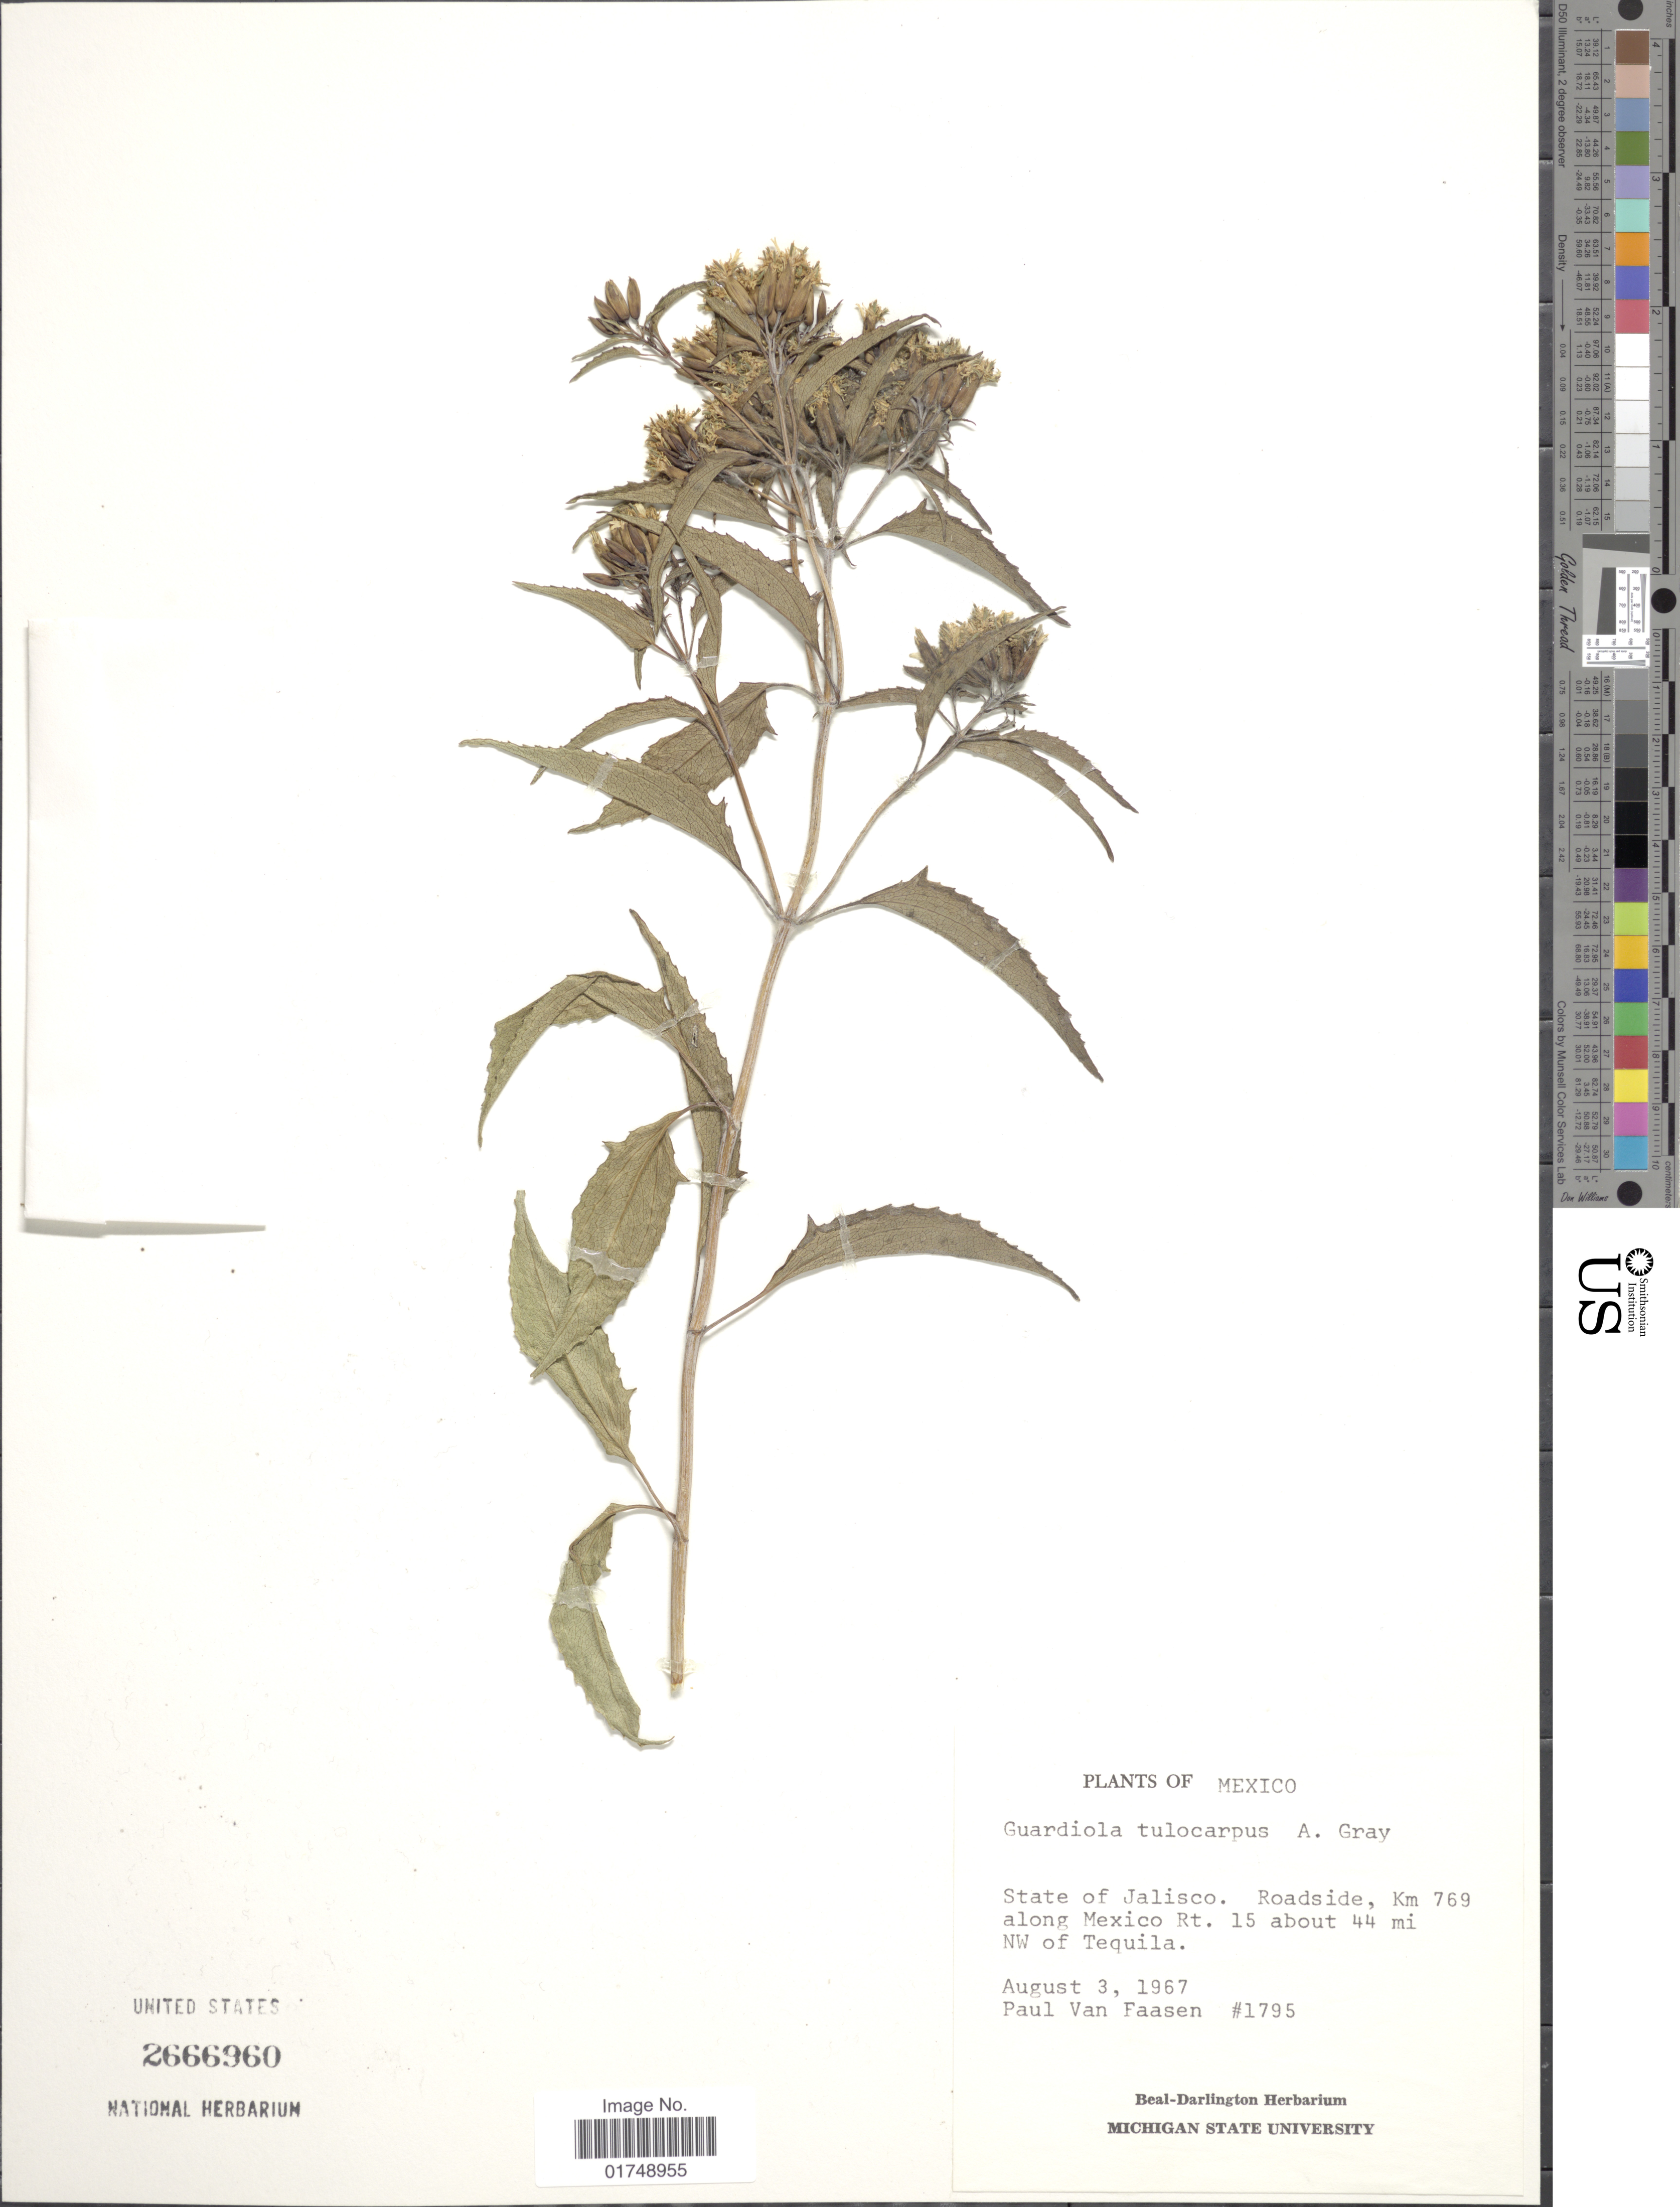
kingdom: Plantae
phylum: Tracheophyta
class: Magnoliopsida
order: Asterales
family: Asteraceae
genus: Guardiola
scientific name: Guardiola tulocarpus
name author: A. Gray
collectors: P. Van Faasen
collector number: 1795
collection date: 1967-08-03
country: Mexico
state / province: Jalisco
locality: Km 769 along Mexico Rt. 15 about 44 mi NW of Tequila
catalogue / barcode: US 2666960